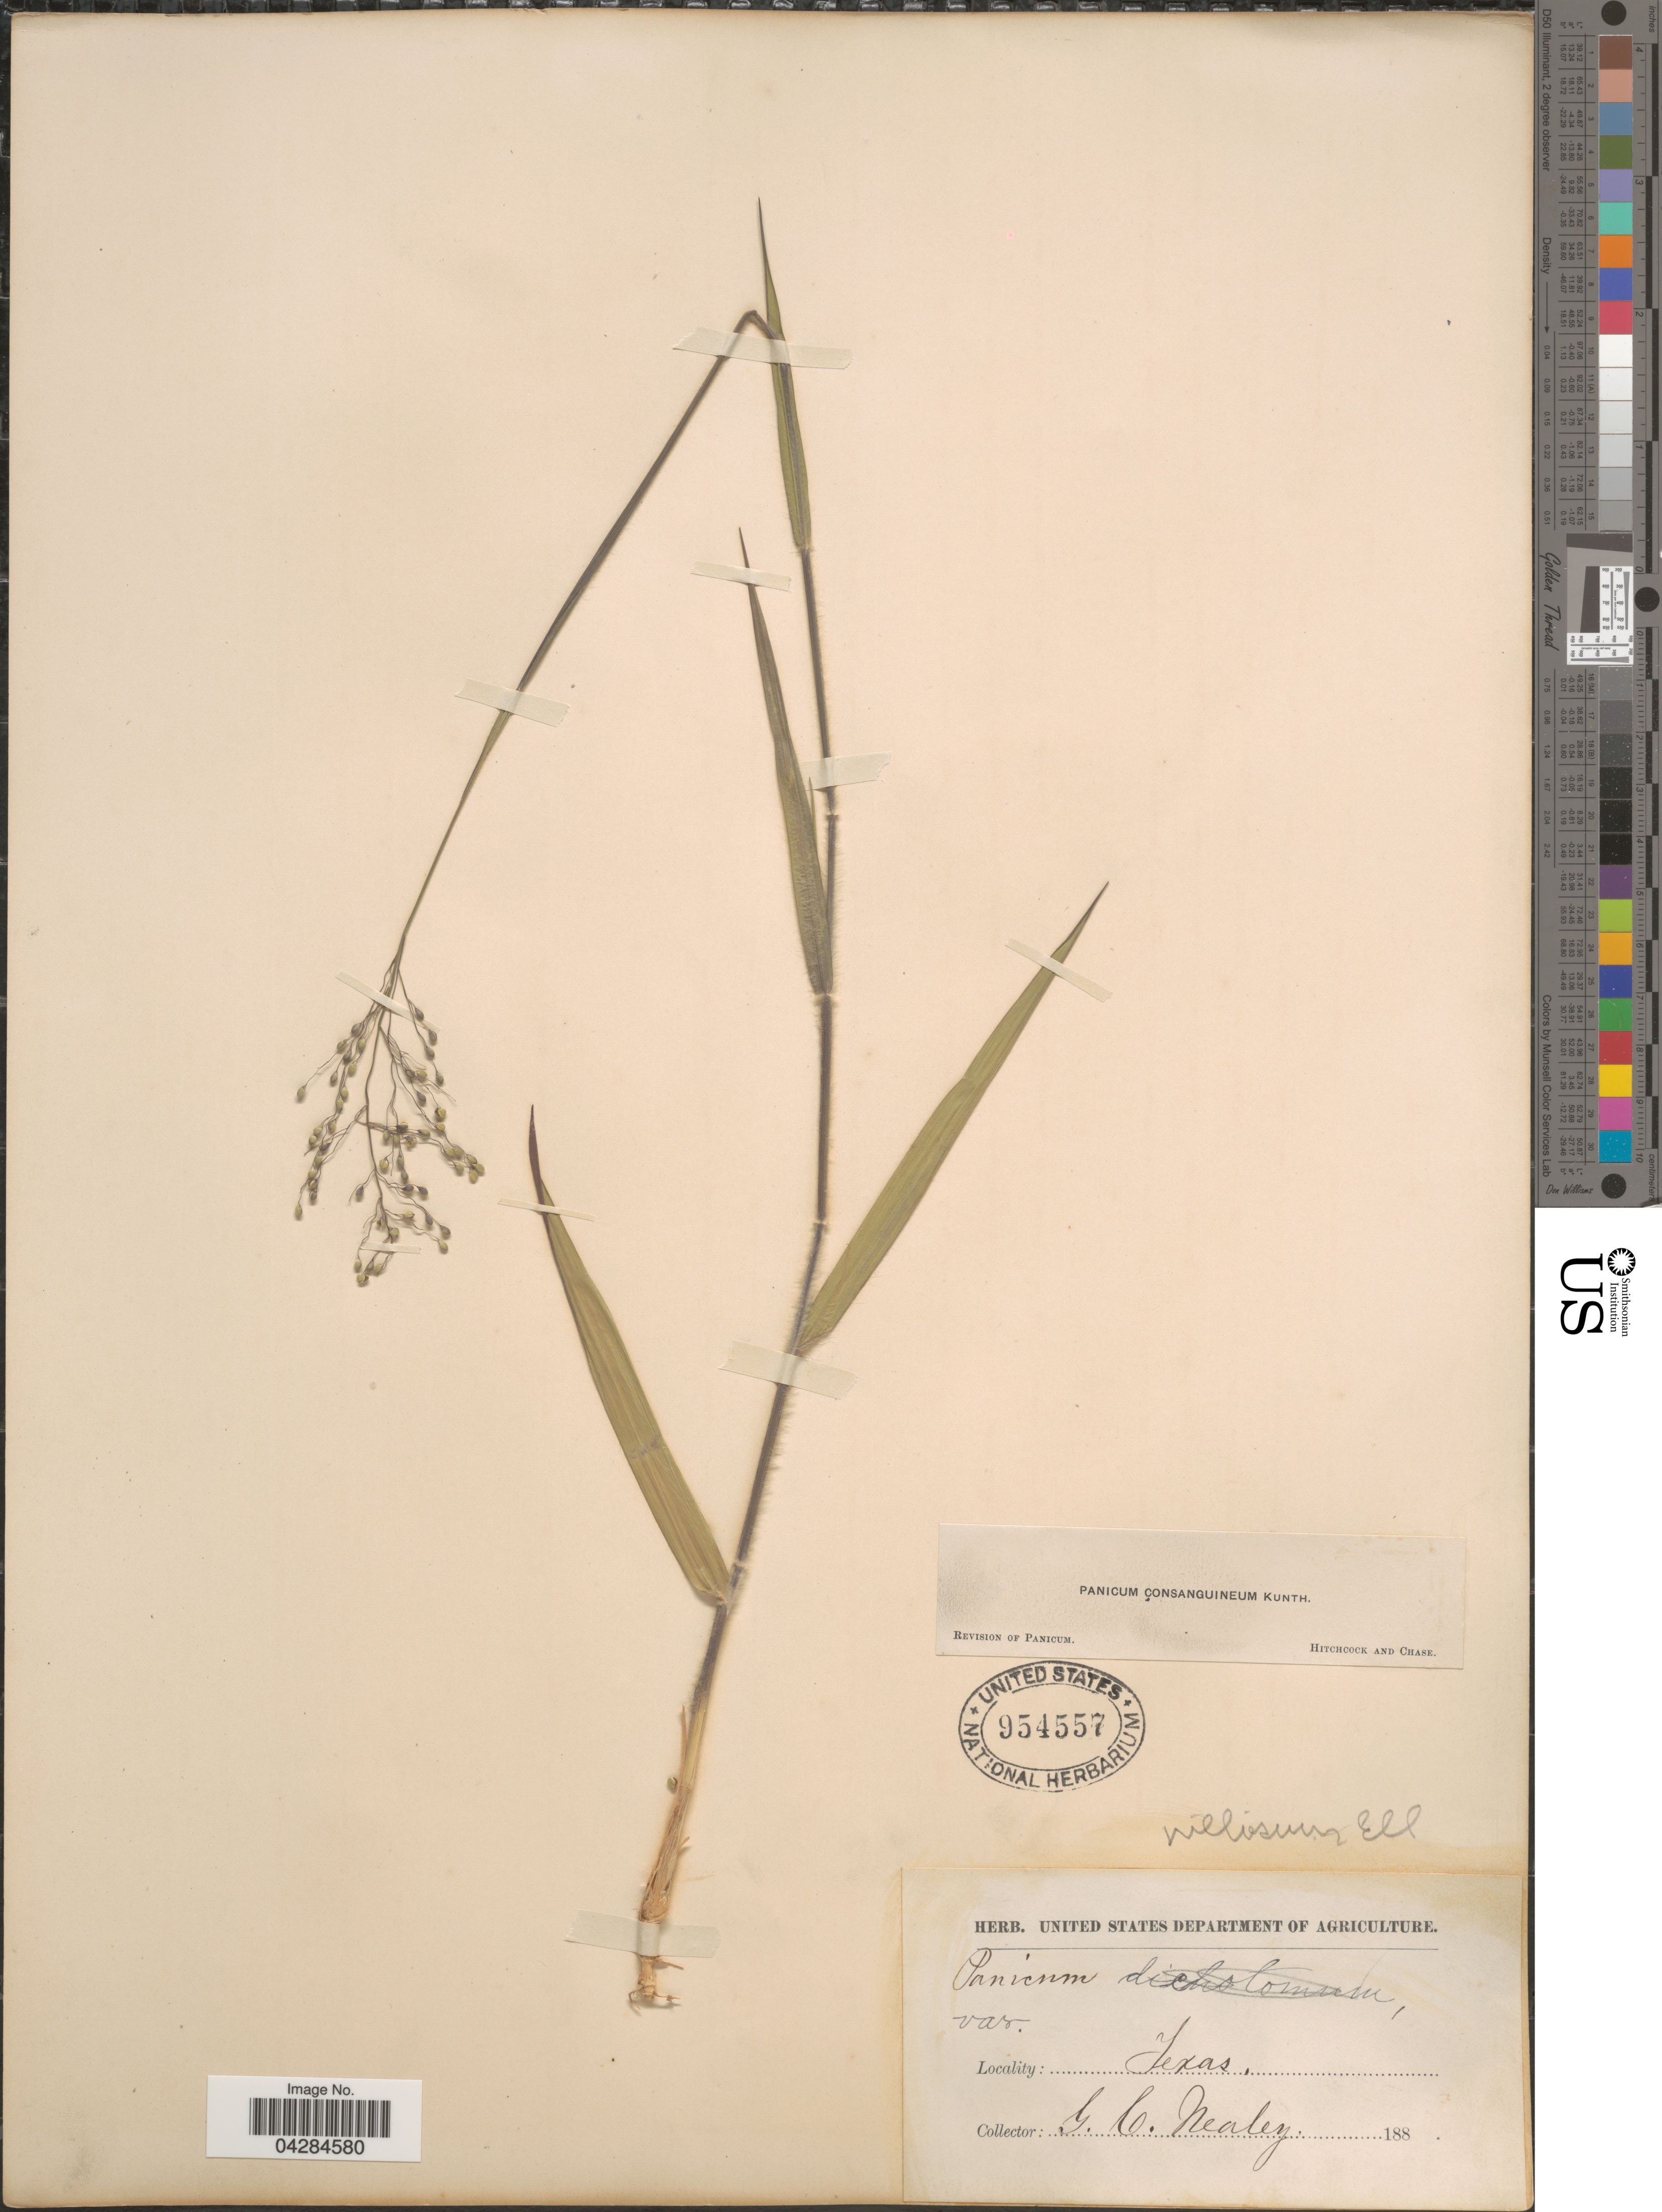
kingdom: Plantae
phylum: Tracheophyta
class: Liliopsida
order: Poales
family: Poaceae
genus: Dichanthelium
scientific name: Dichanthelium ovale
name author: (Elliott) Gould & C.A. Clark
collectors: G. Neally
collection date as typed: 188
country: United States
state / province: Texas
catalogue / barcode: US 954557